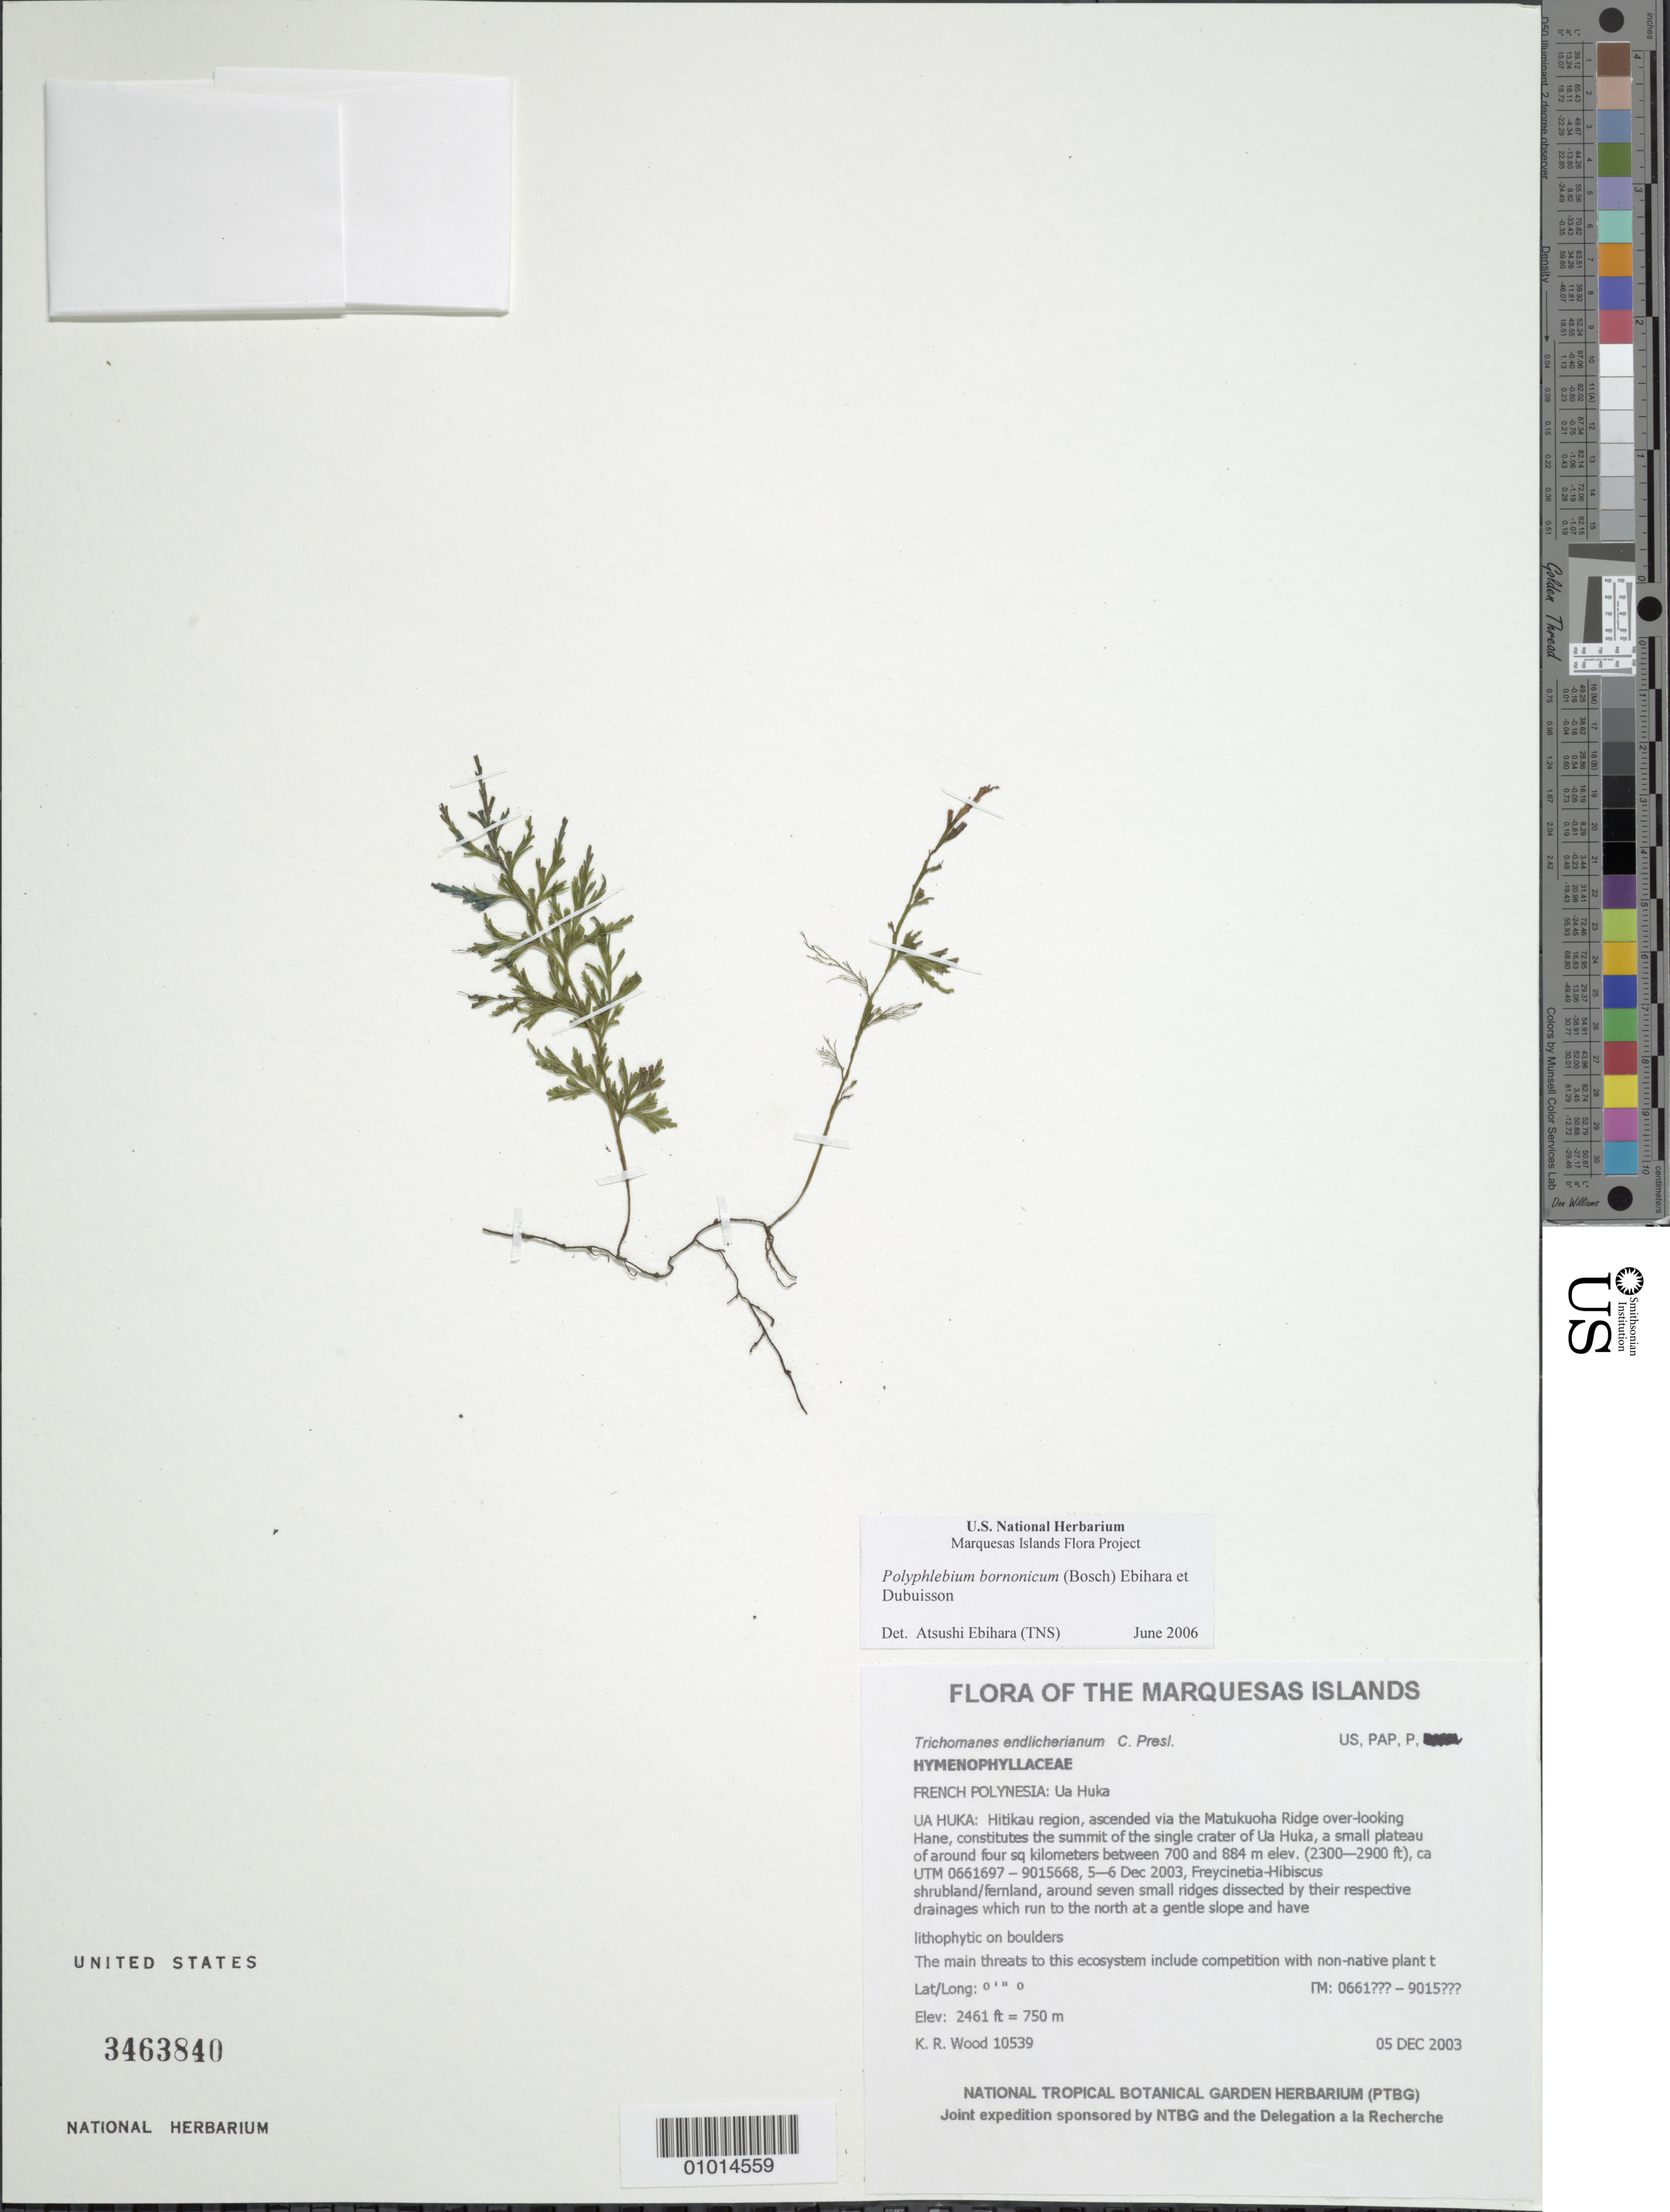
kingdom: Plantae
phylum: Tracheophyta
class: Polypodiopsida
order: Hymenophyllales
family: Hymenophyllaceae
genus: Polyphlebium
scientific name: Polyphlebium borbonicum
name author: (Bosch) Ebihara & Dubuisson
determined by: Ebihara, A.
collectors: K. R. Wood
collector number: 10539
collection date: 2003-12-05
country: French Polynesia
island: Ua Huka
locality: Hitikau region, ascended via the Matukuoha Ridge over-looking Hane, constitutes the summit of the single crater of Ua Huka, a small plateau of around four sq kilometers between 700 and 884 m elev.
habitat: Freycinetia - Hibiscus shrubland/fernland, around seven small ridges dissected by their respective drainages which run to the north at a gentle slope and have running water and small plunge pools in lower sections, vegetation is dominated by Freycinetia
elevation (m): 750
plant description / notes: Competition with non-native plant taxa or animals that could make their way up from the lower regions. The area should be biologically monitored periodically for any such threats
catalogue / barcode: US 3463840